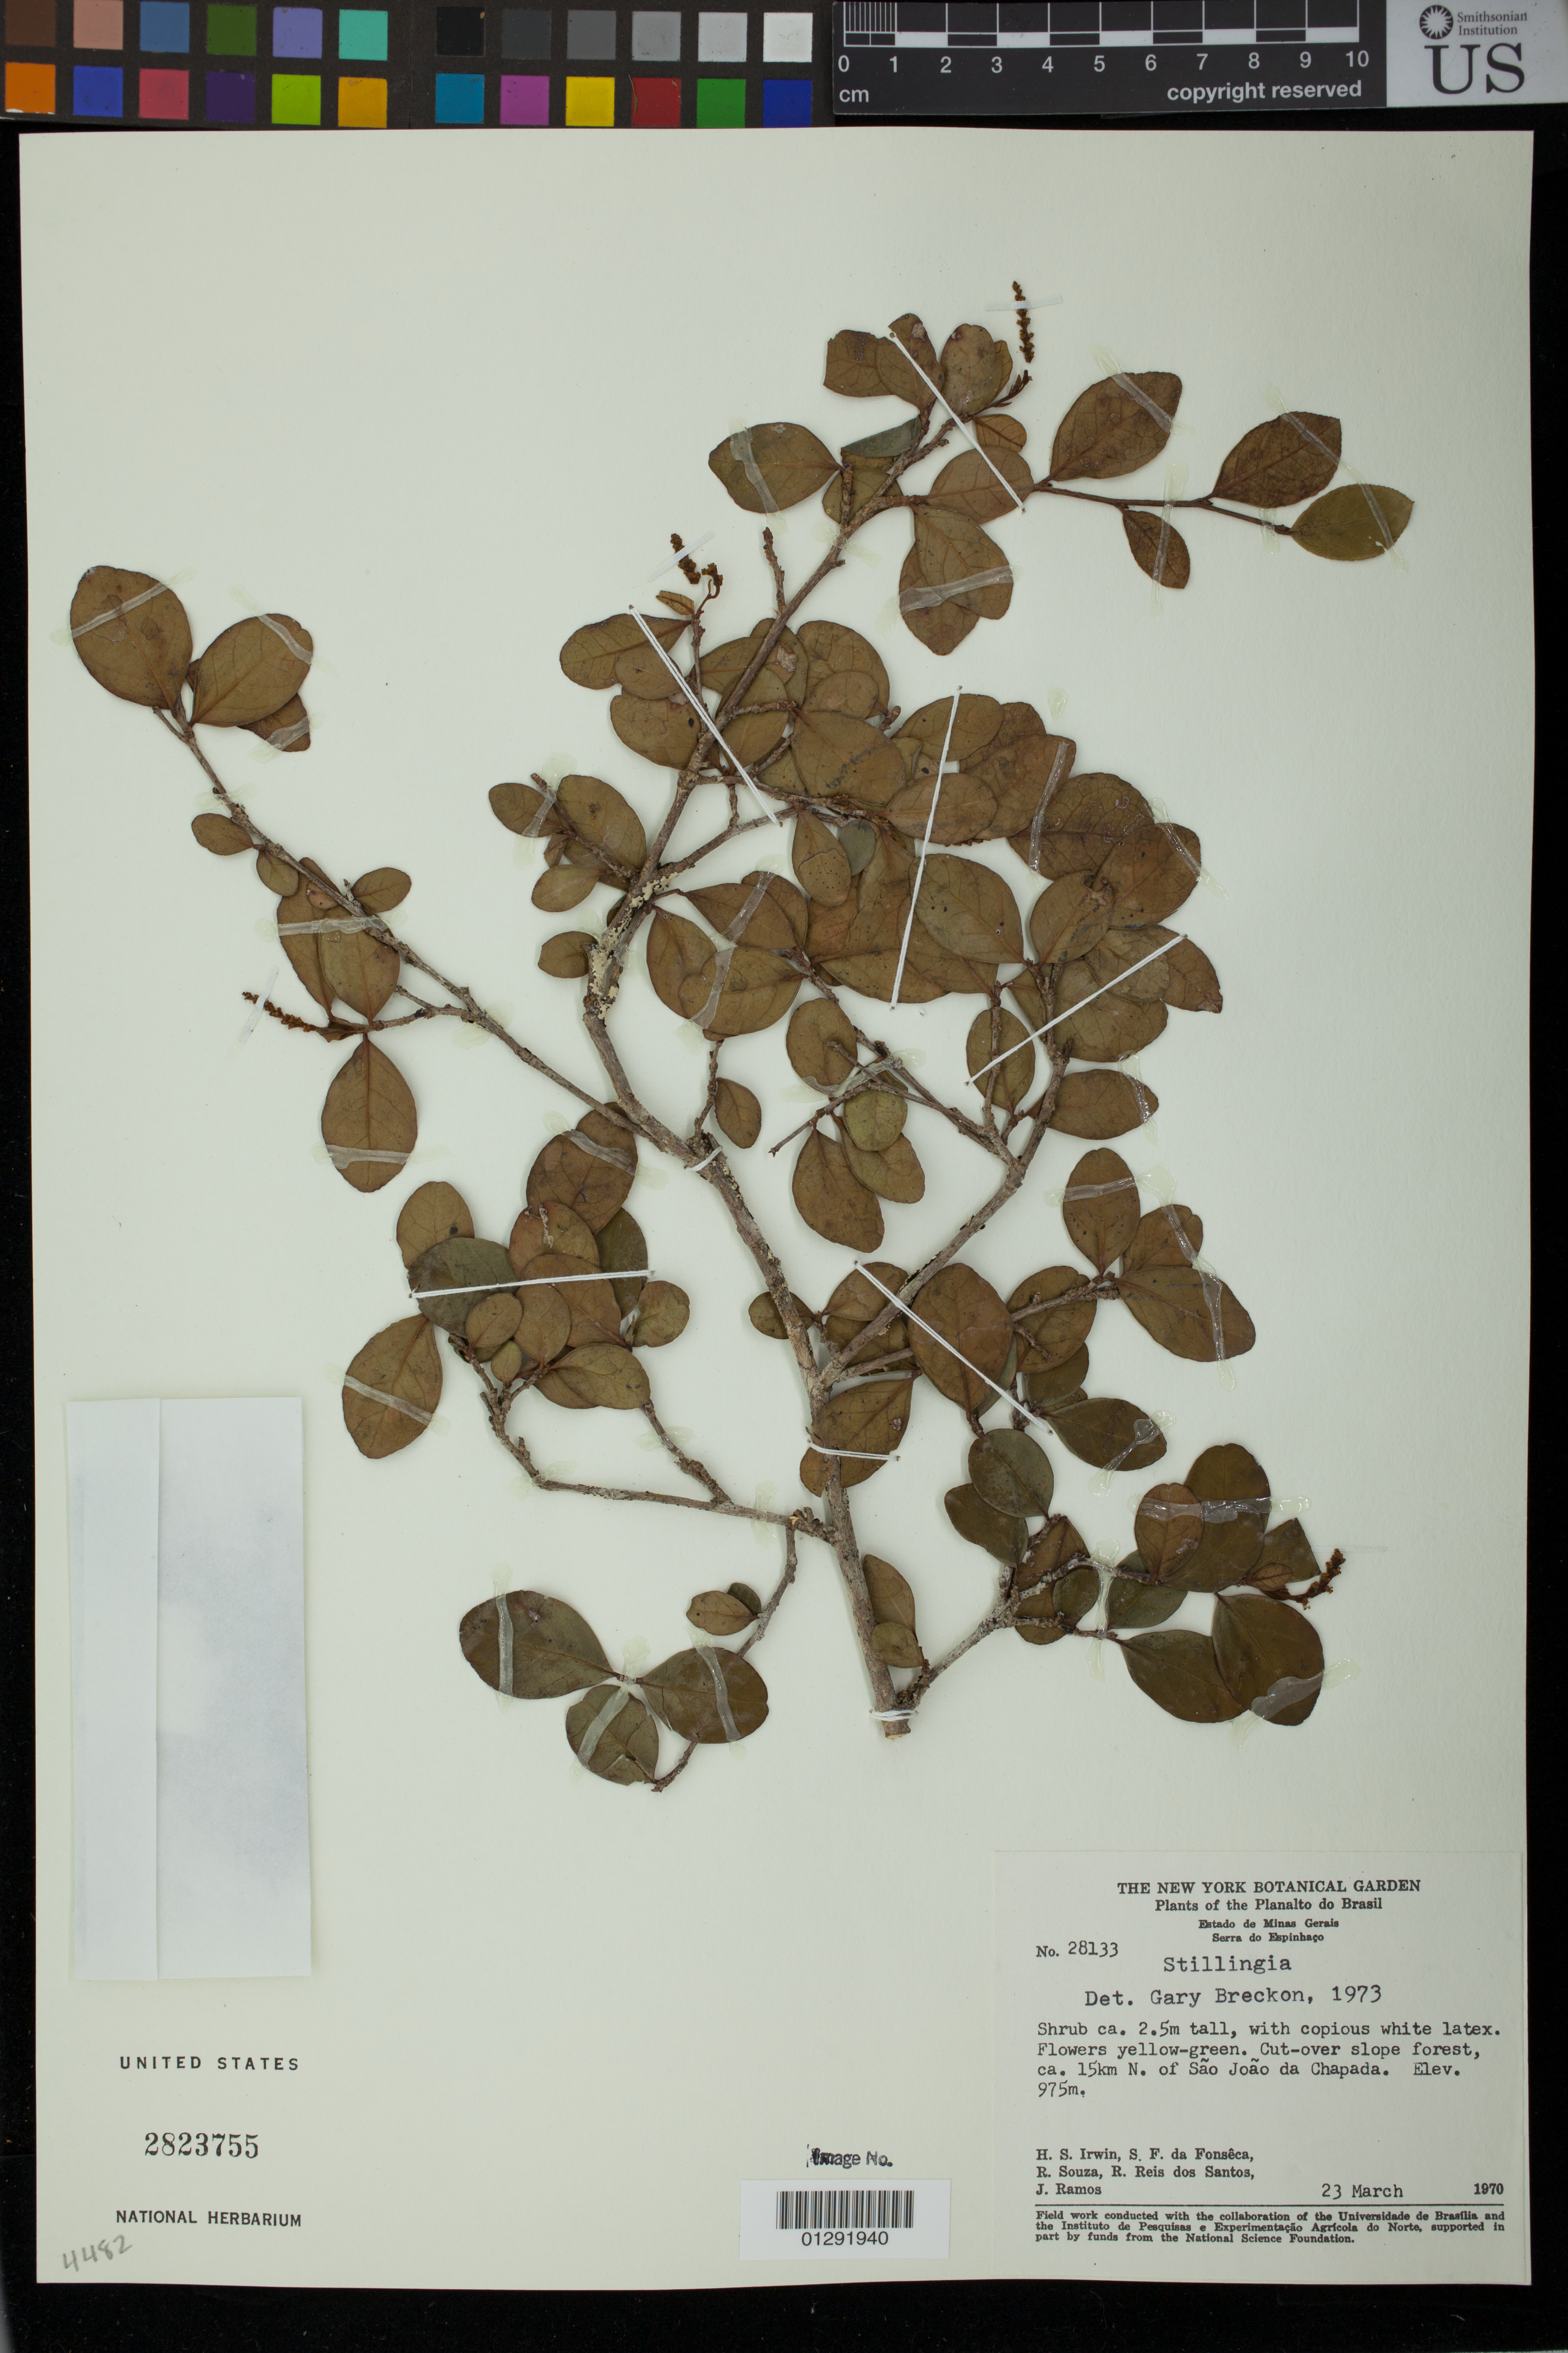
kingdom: Plantae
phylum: Tracheophyta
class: Magnoliopsida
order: Malpighiales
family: Euphorbiaceae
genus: Sebastiania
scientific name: Sebastiania sp.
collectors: H. Irwin, S. F. Fonsêca, R. Souza & R. Reis dos Santos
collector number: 28133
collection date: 1970-03-23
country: Brazil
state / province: Minas Gerais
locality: Serra do Espinhaco: ca. 15km N. of Sao Joao da Chapada.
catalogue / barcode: US 2823755